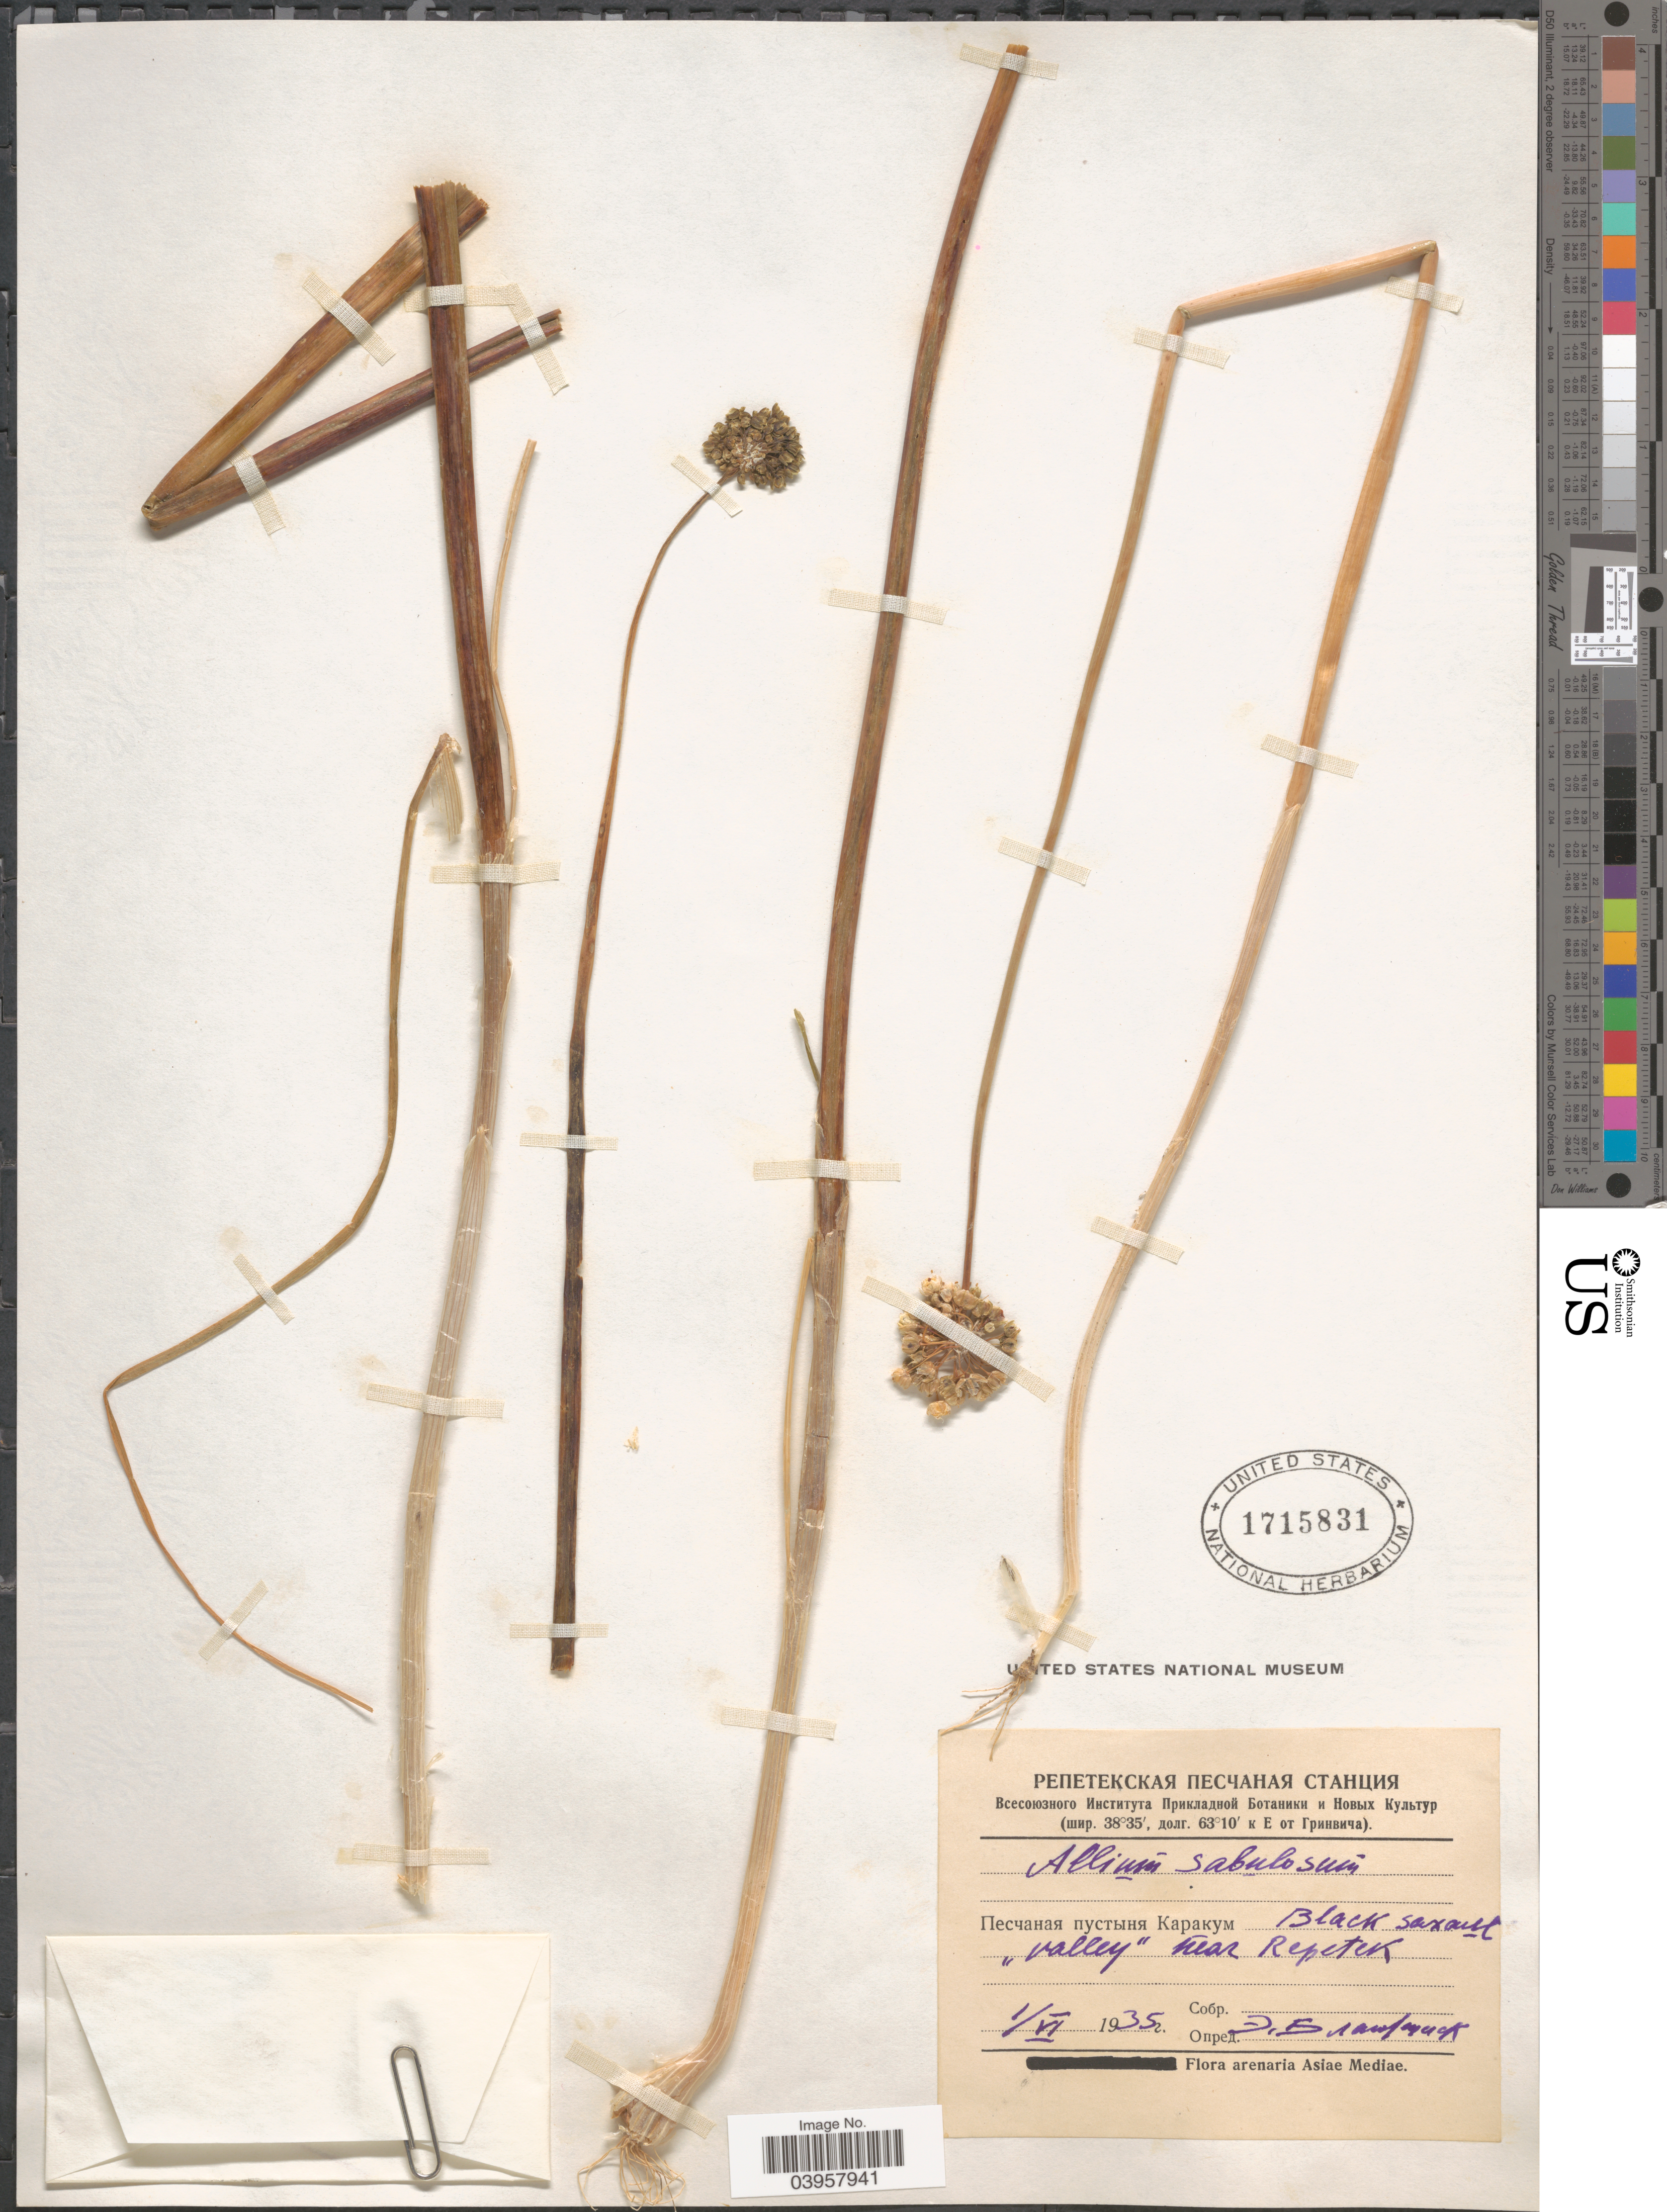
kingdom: Plantae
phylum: Tracheophyta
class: Liliopsida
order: Asparagales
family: Amaryllidaceae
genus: Allium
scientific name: Allium sabulosum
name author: Steven ex Bunge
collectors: E. Blagoveshchenskiy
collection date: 1935-06-01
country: Turkmenistan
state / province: Lebap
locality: Black Saxach "Valley" near Repetek. Karakum Desert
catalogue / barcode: US 1715831